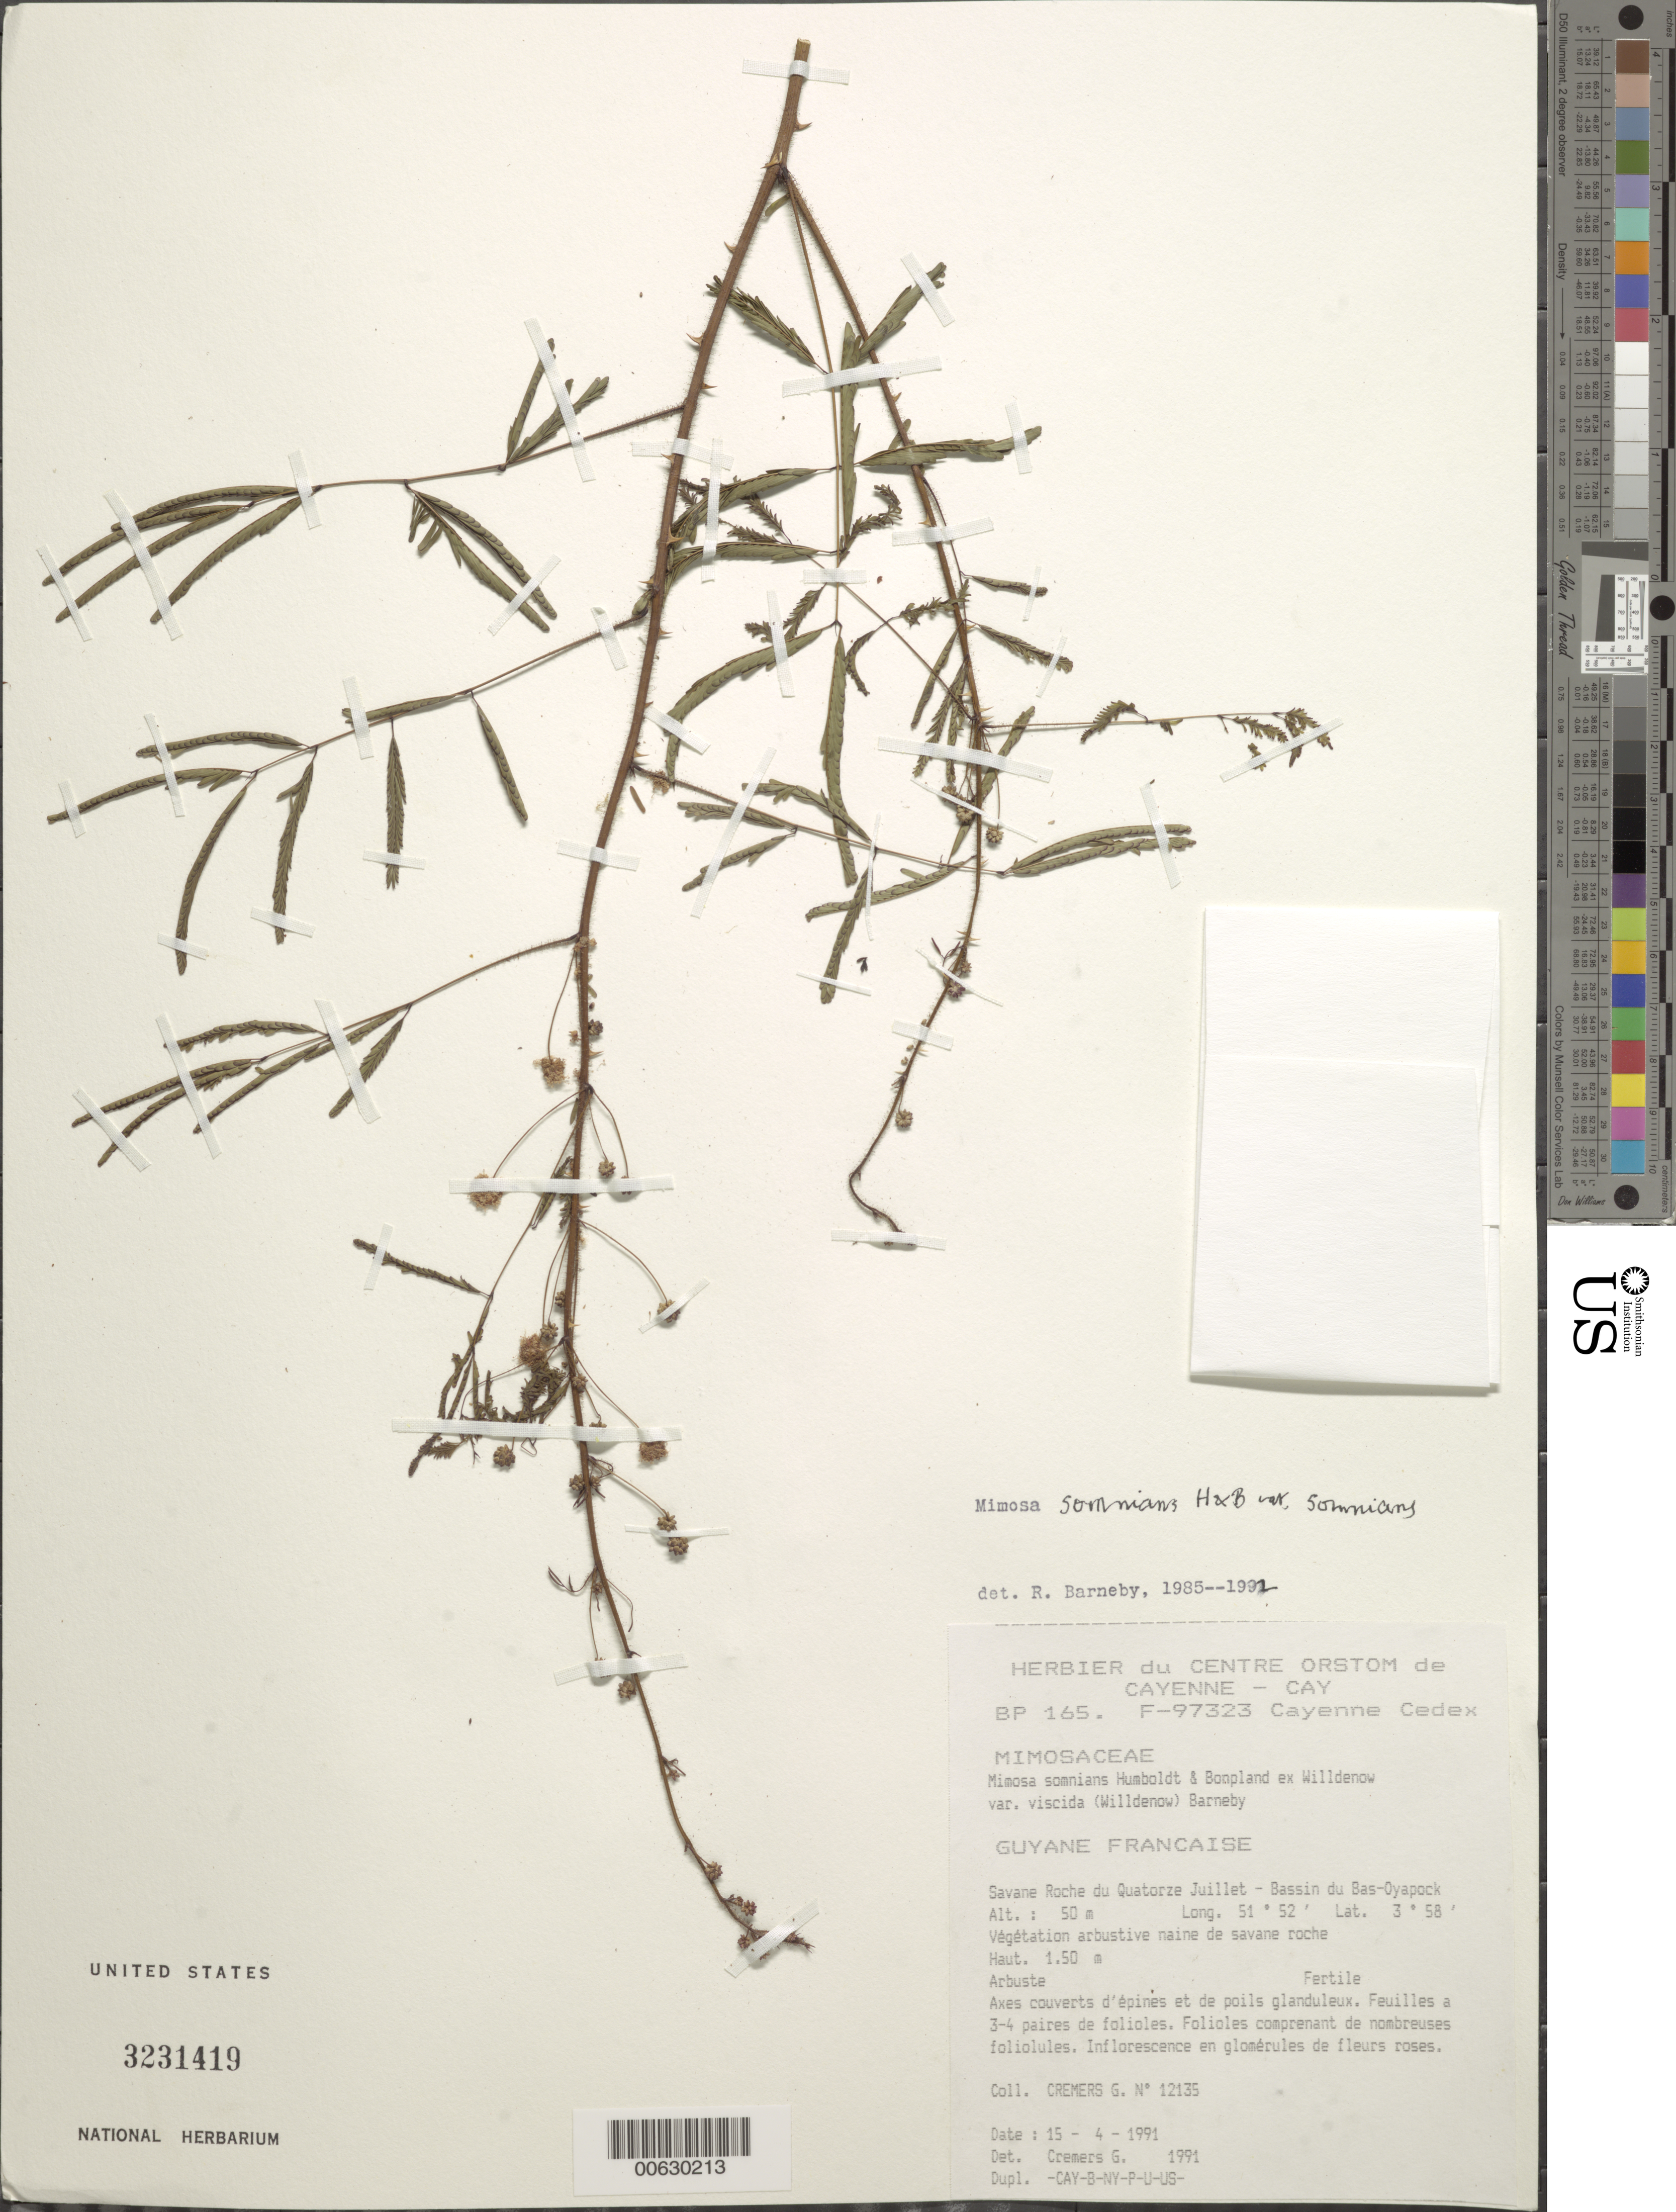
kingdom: Plantae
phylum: Tracheophyta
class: Magnoliopsida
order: Fabales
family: Fabaceae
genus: Mimosa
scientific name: Mimosa somnians var. somnians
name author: Humb. & Bonpl. ex Willd.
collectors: G. Cremers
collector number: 12135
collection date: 1991-04-15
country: French Guiana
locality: Savane Roche du Quatorze Juillet - Bassin du Bas-Oyapock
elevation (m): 50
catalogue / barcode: US 3231419